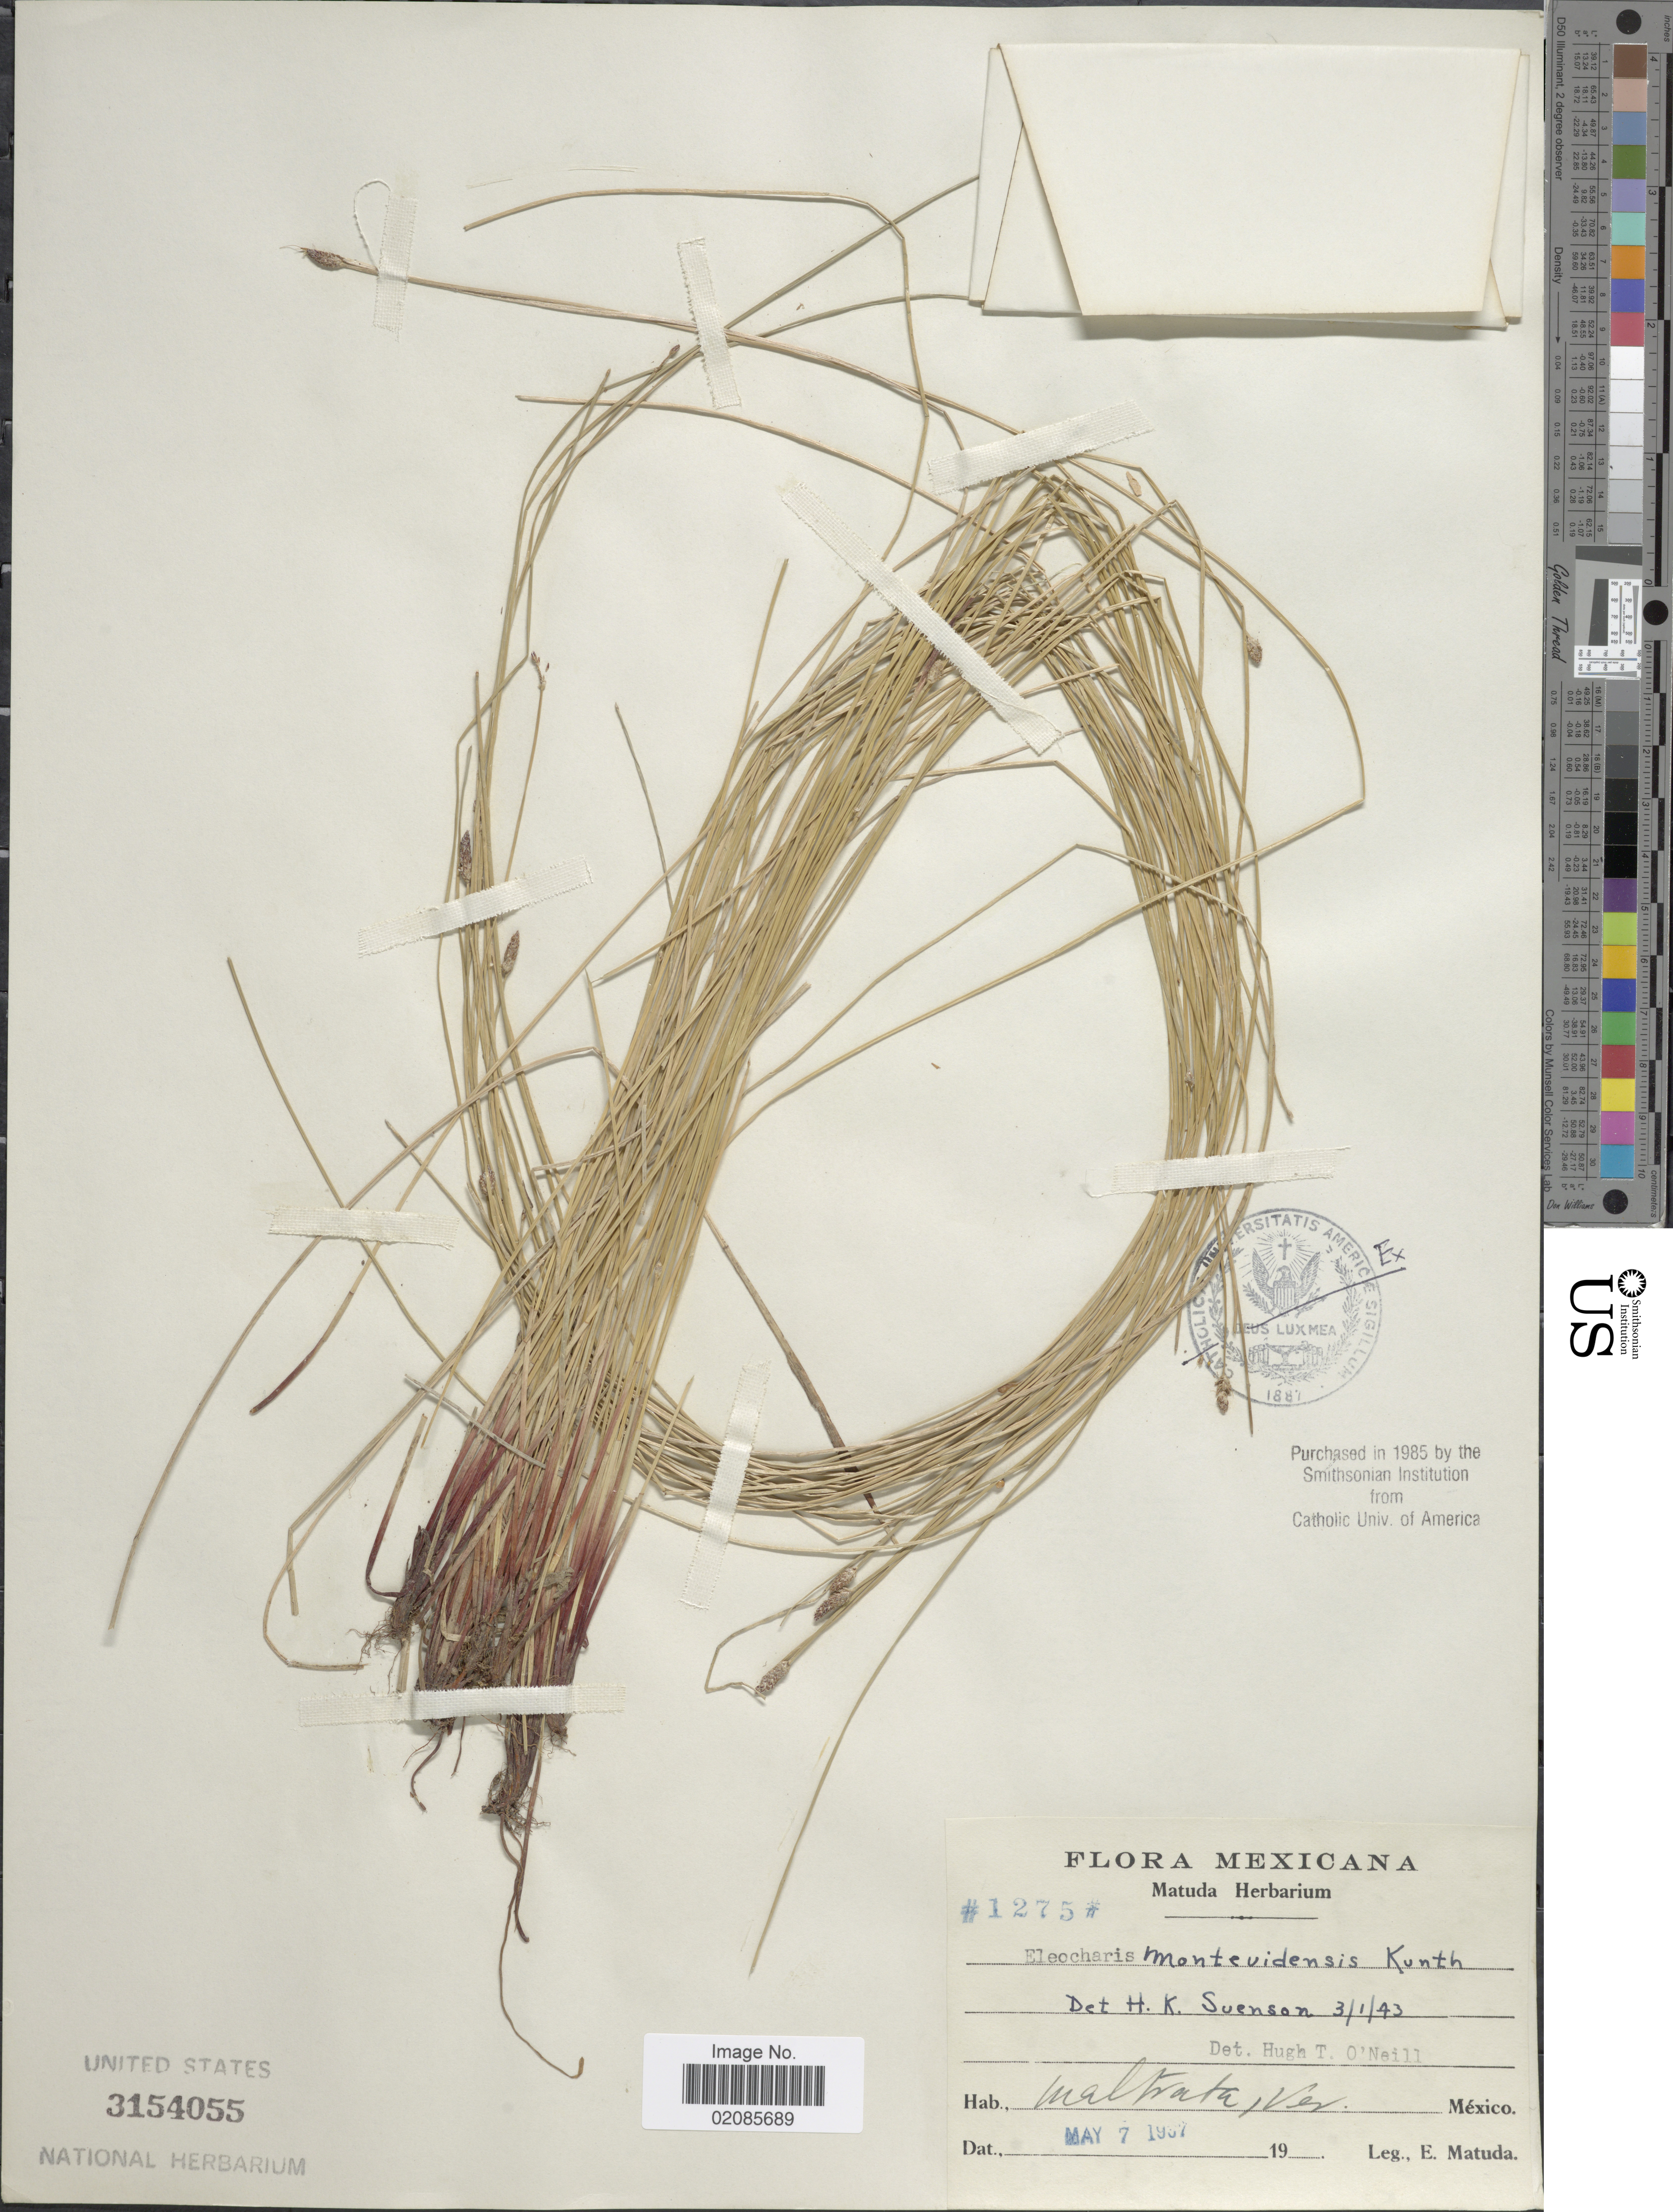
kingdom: Plantae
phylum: Tracheophyta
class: Liliopsida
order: Poales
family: Cyperaceae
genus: Eleocharis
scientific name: Eleocharis montevidensis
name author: Kunth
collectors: E. Matuda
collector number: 1275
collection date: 1937-05-07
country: Mexico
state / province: Veracruz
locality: Maltrata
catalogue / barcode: US 3154055